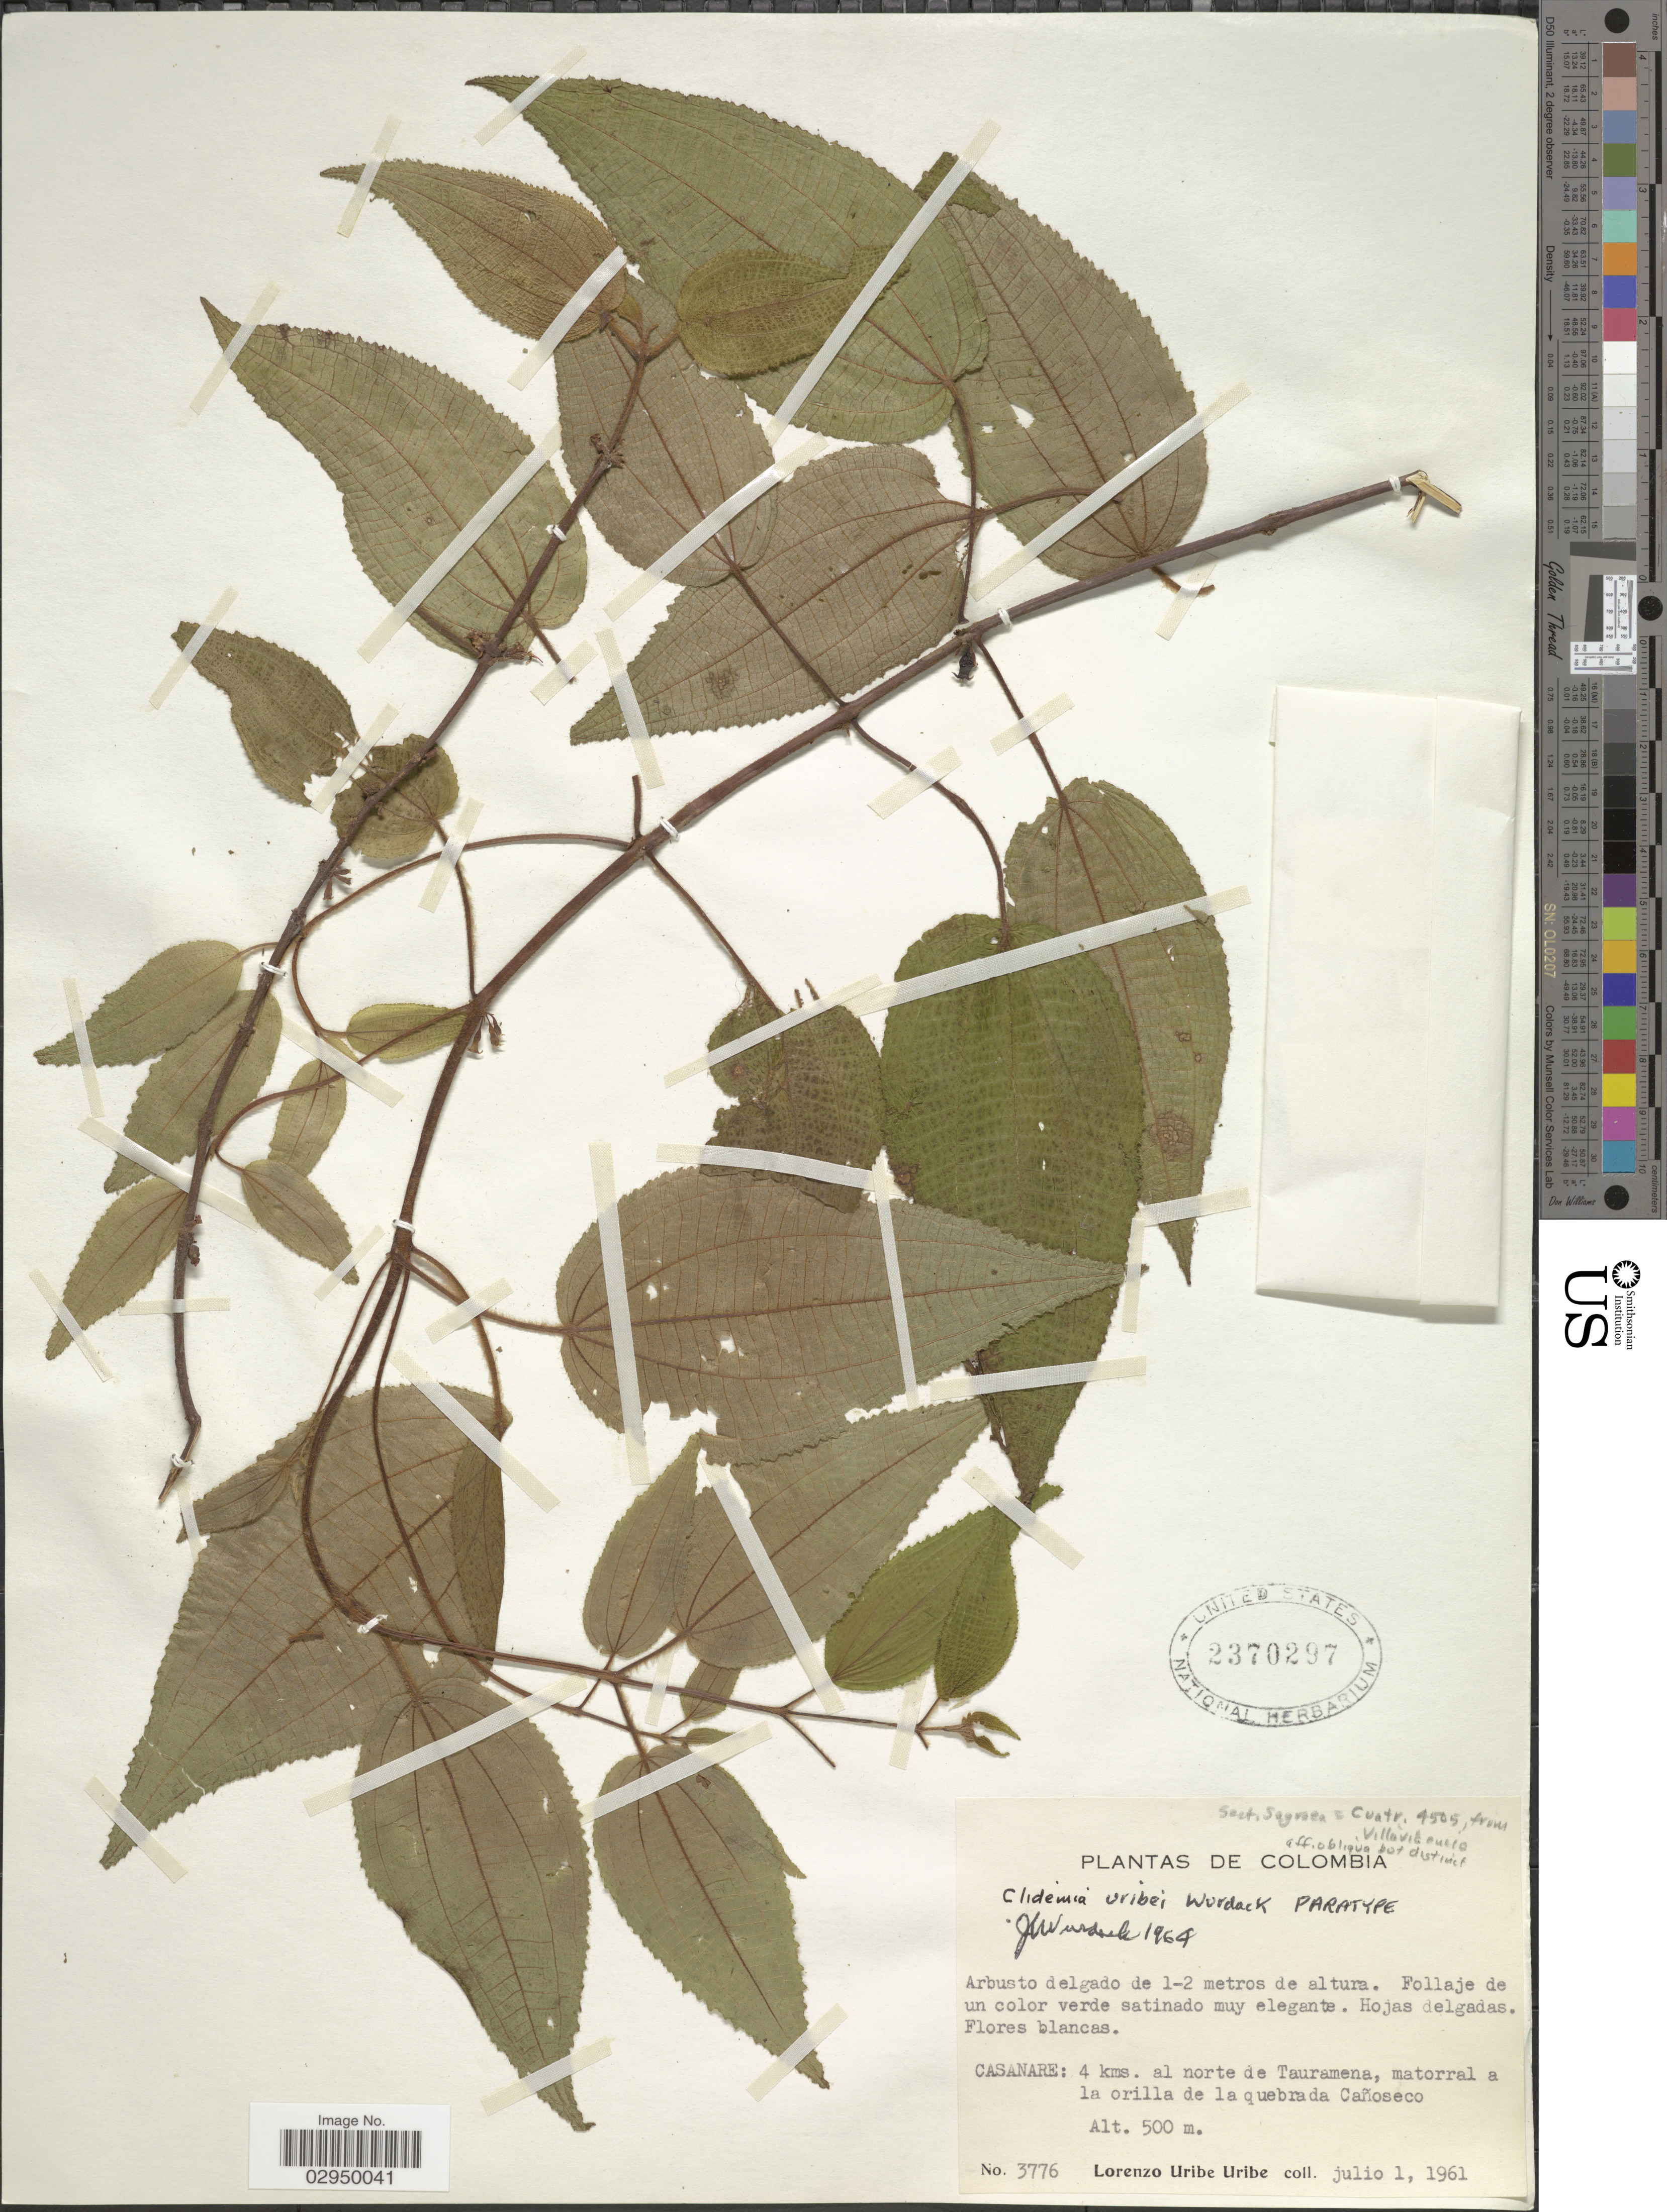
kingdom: Plantae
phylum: Tracheophyta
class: Magnoliopsida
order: Myrtales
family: Melastomataceae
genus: Clidemia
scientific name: Clidemia uribei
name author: Wurdack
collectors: L. Uribe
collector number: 3776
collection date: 1961-07-01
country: Colombia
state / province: Casanare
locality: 4 kms. al norte de Tauramena, matorral a la orilla de la quebrada Cañoseco.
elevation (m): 500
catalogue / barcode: US 2370297